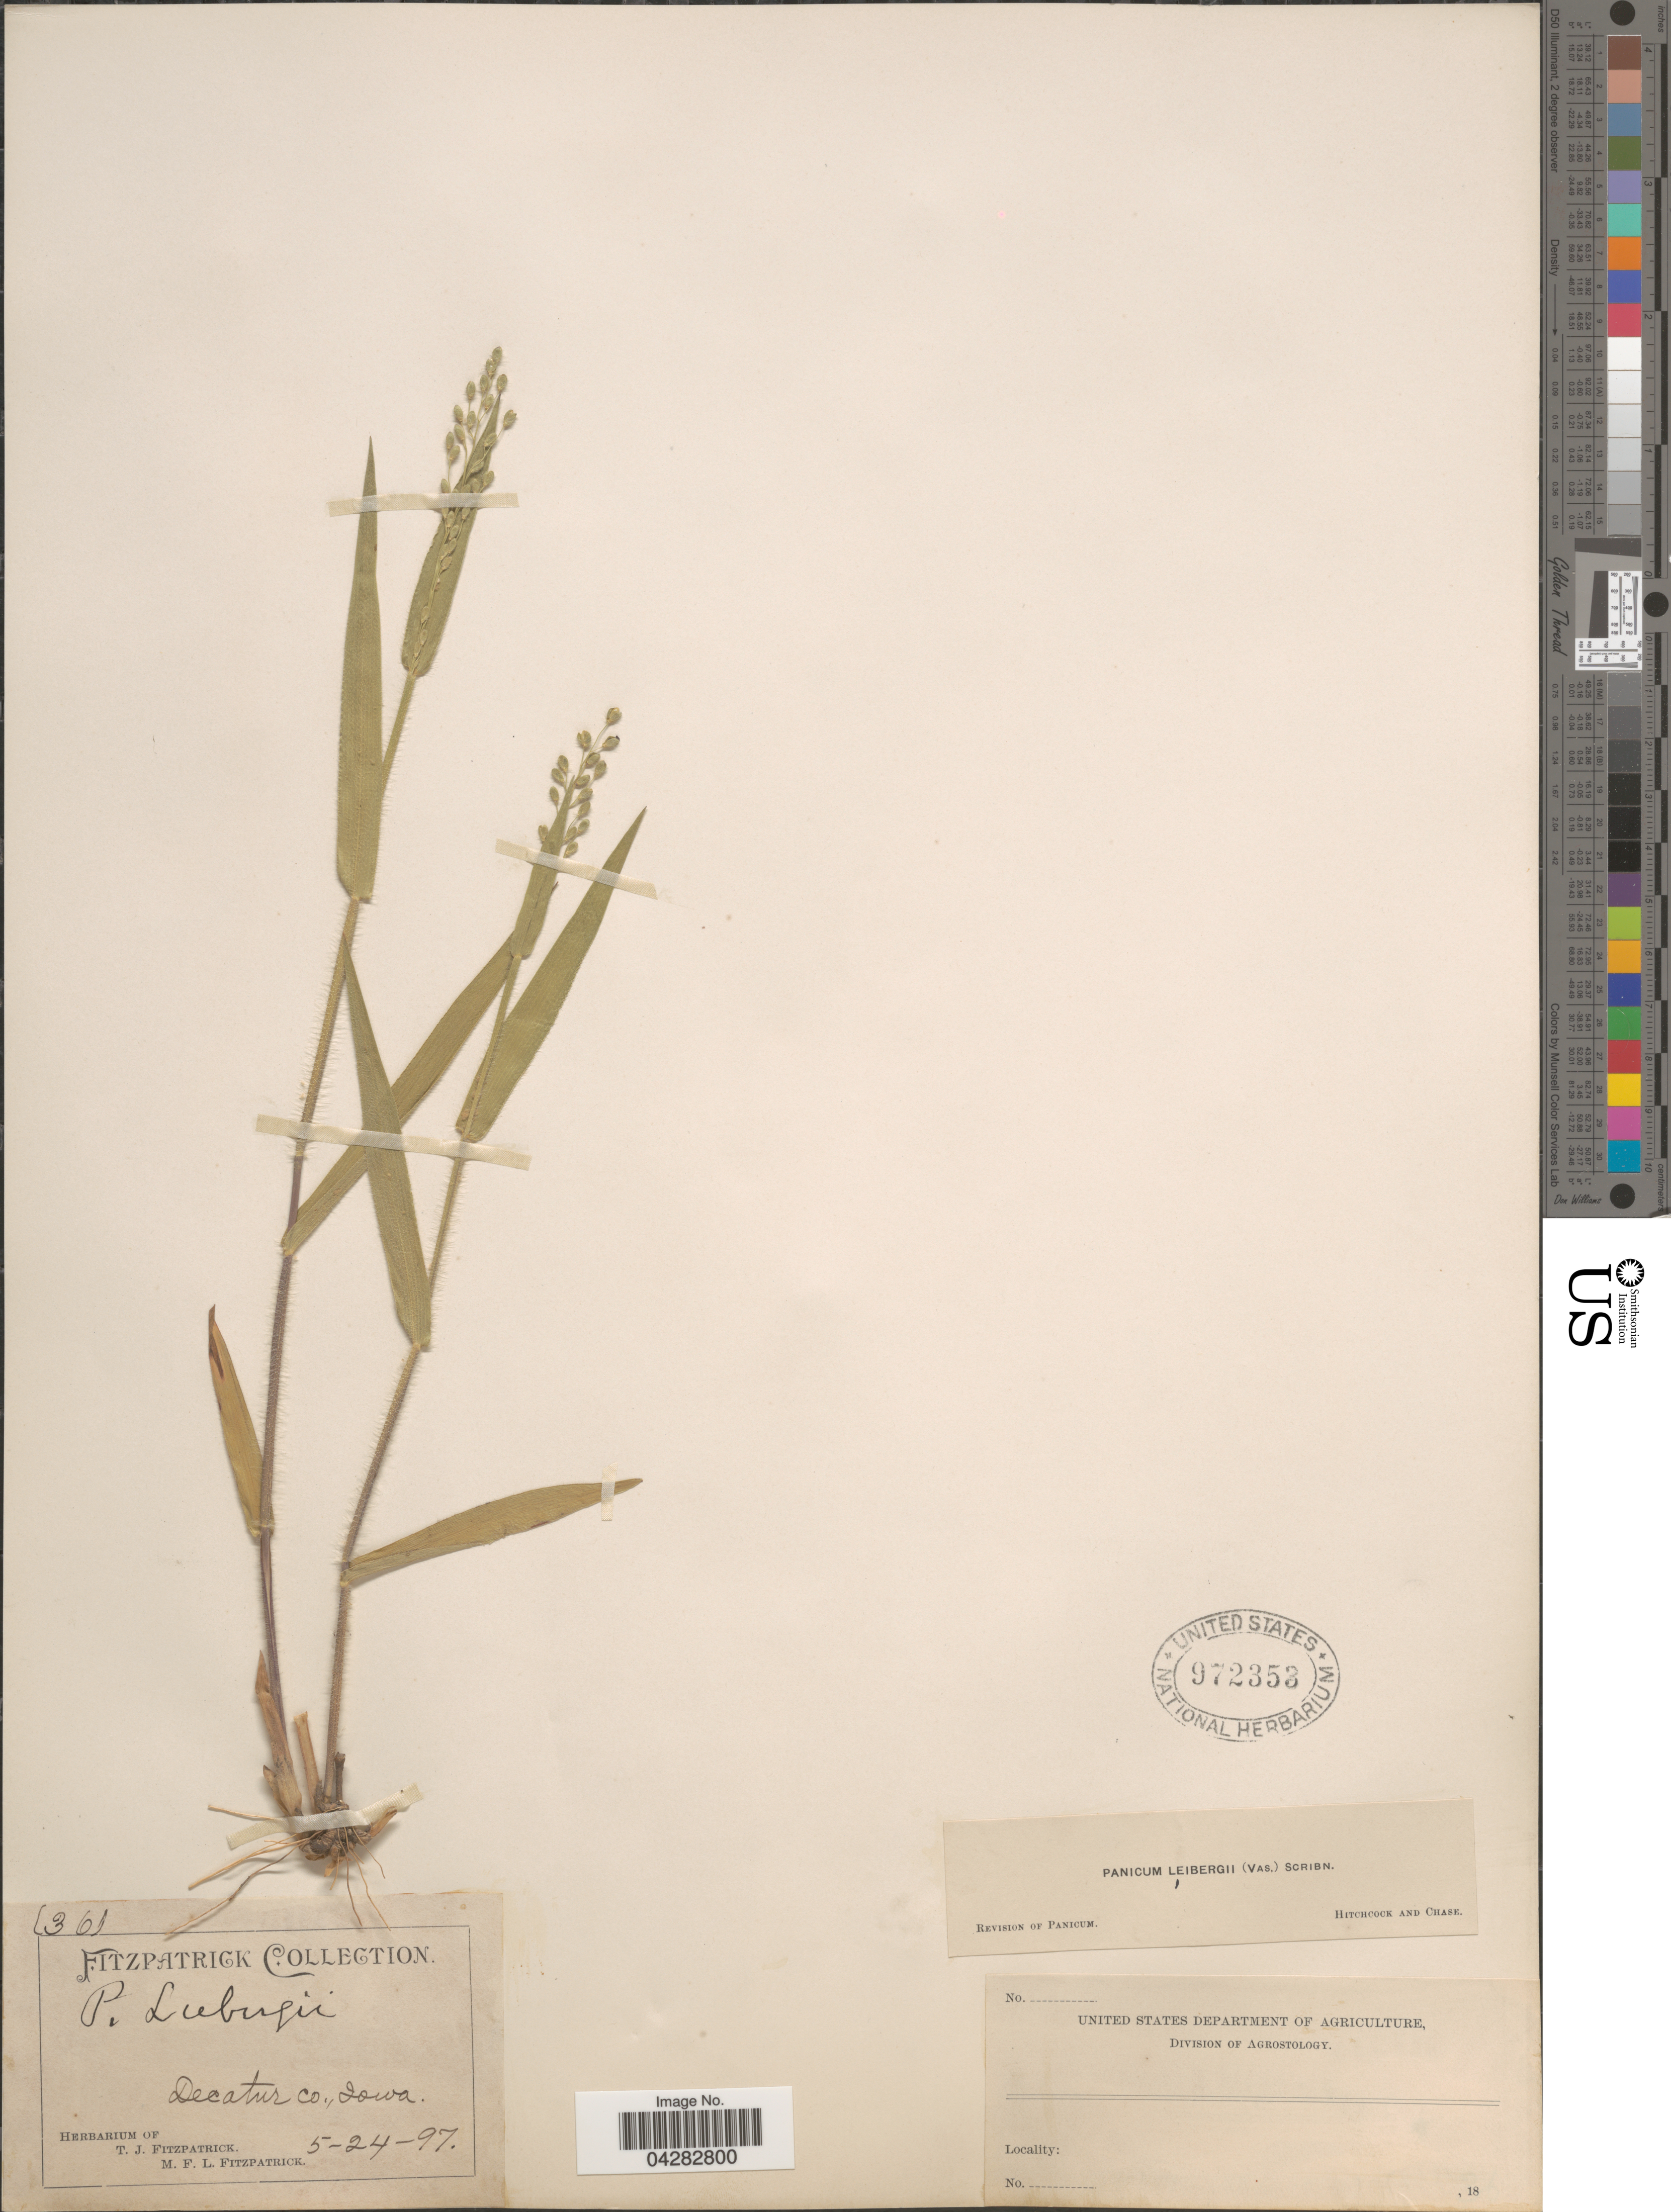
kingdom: Plantae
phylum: Tracheophyta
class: Liliopsida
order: Poales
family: Poaceae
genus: Dichanthelium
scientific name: Dichanthelium leibergii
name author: (Vasey) Gould & C.A. Clark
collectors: ex herb. T. J. Fitzpatrick M. F. L. Fitzpatrick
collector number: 36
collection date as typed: Transcribed d/m/y: 24/5/97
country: United States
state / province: Iowa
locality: Decatur Co.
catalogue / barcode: US 972353